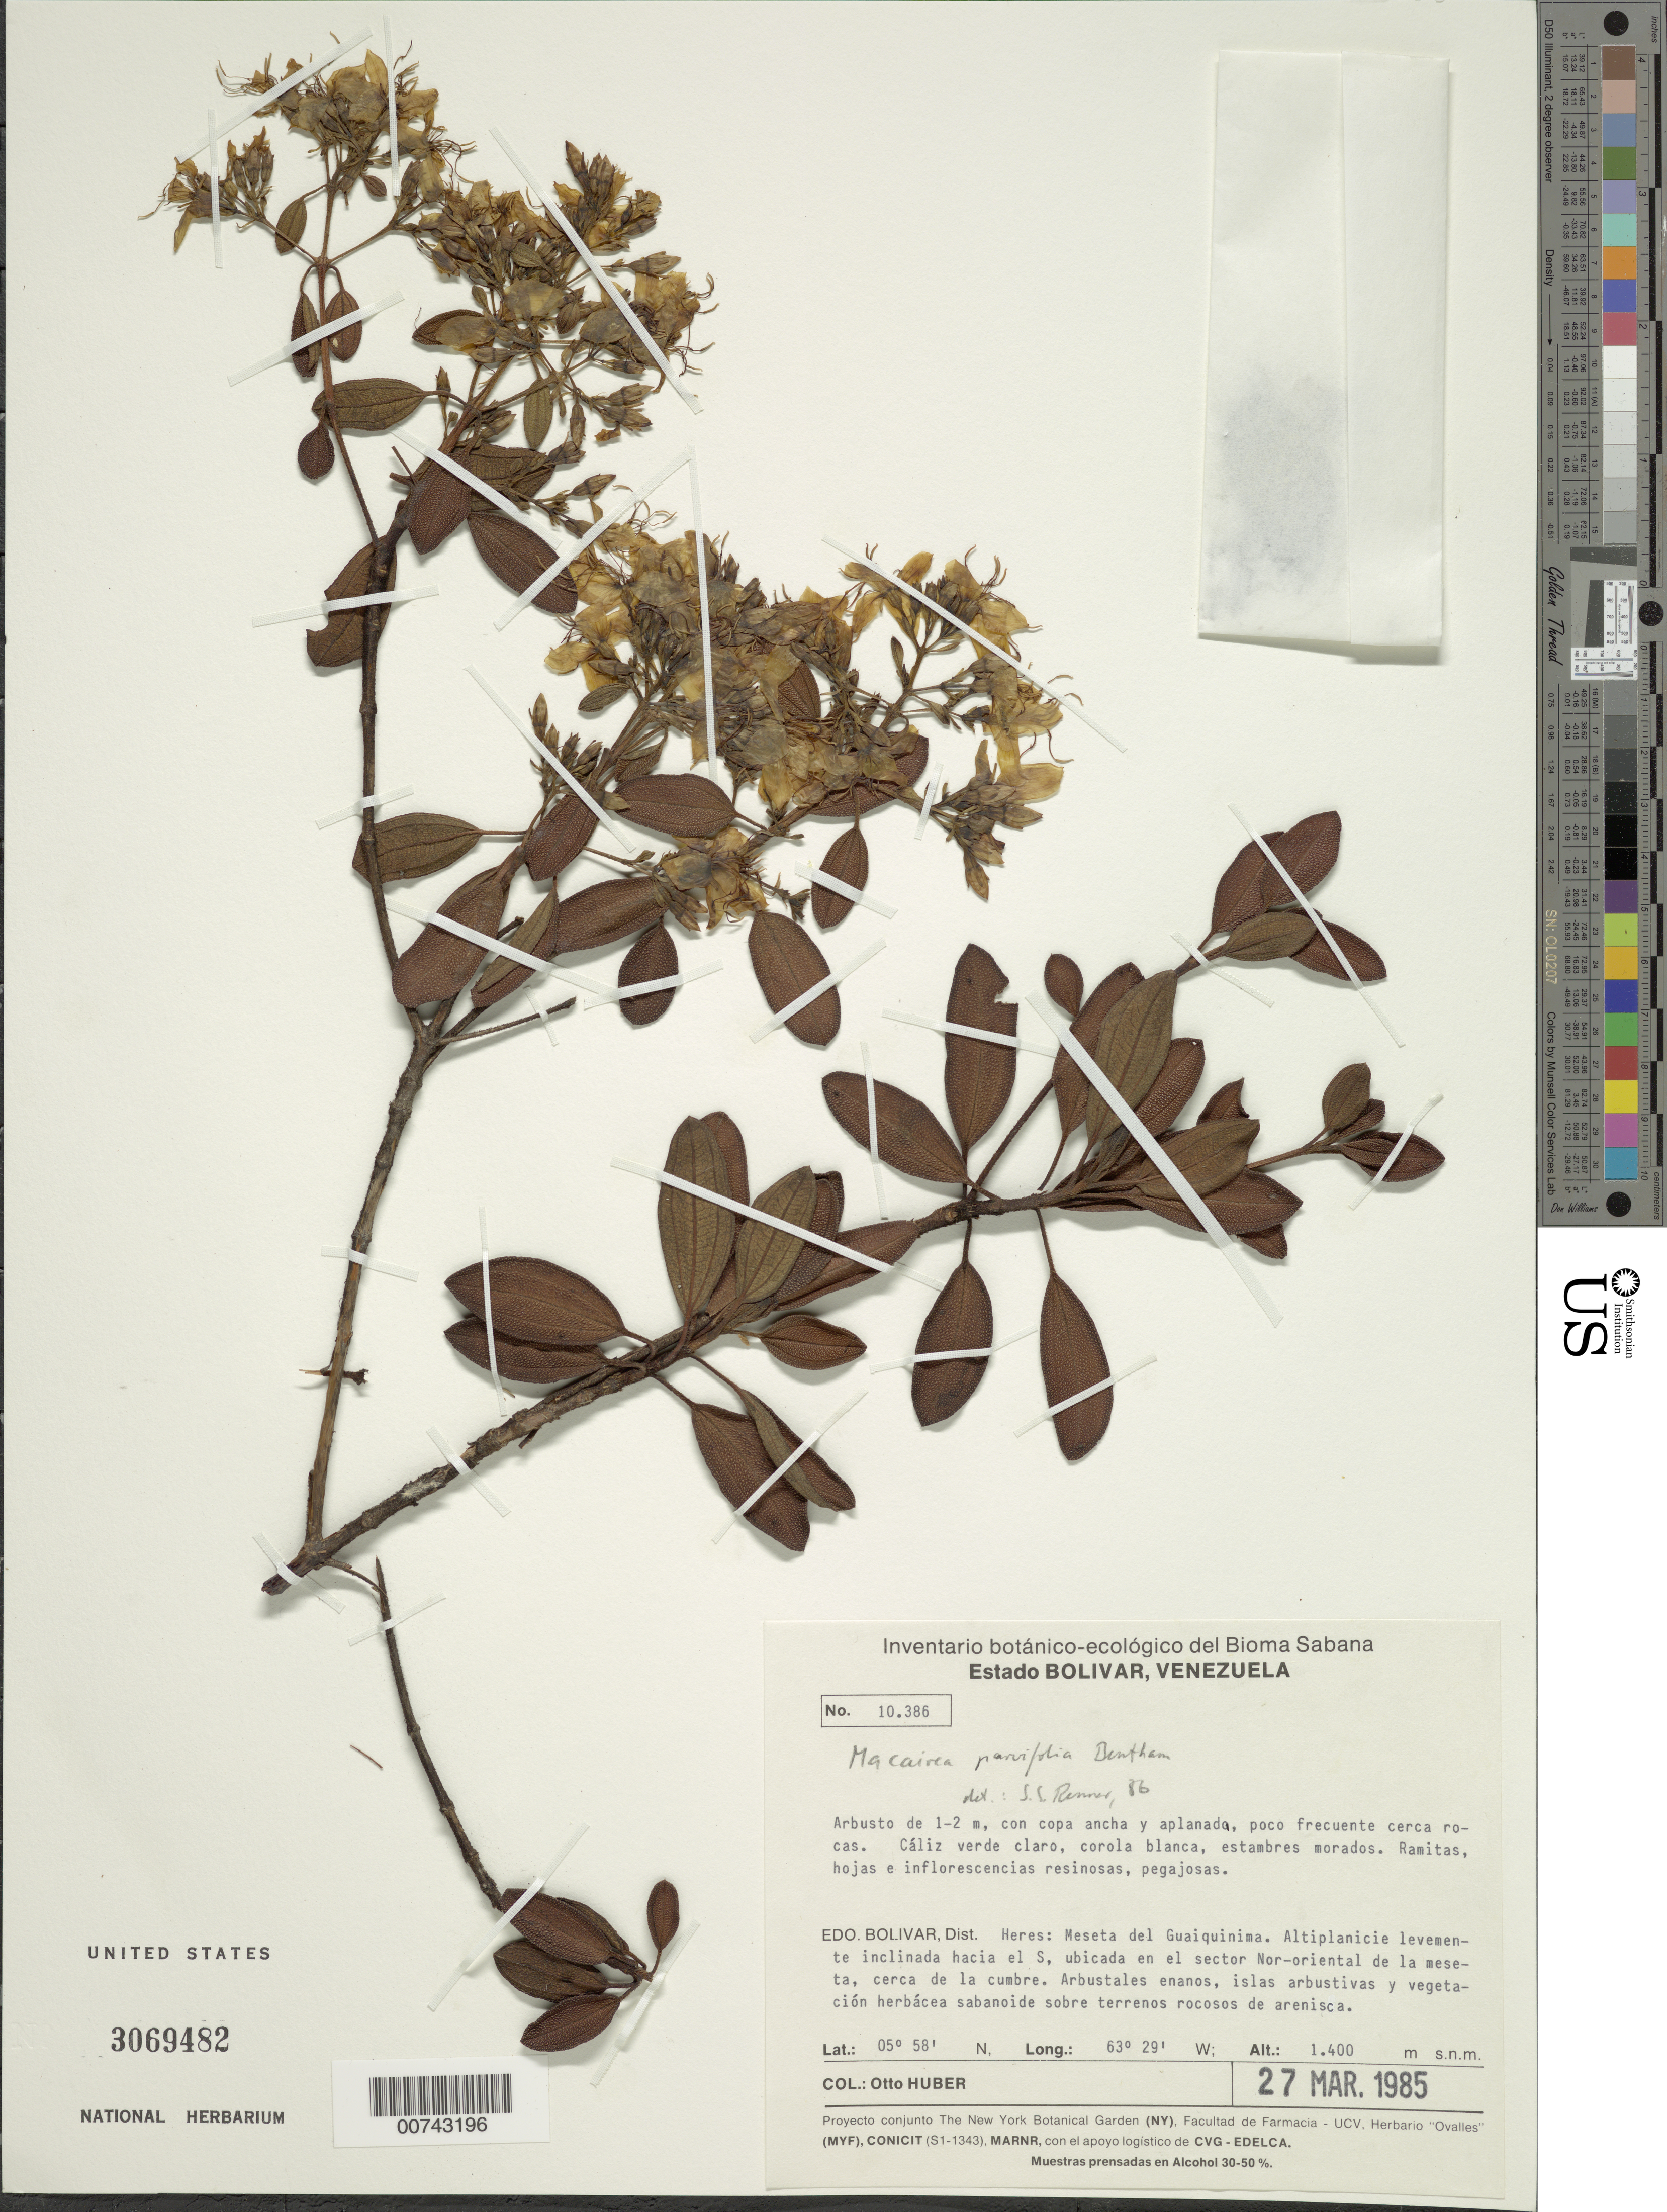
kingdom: Plantae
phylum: Tracheophyta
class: Magnoliopsida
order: Myrtales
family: Melastomataceae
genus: Macairea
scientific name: Macairea parvifolia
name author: Benth.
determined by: Renner, S. S.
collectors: O. Huber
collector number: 10386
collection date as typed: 27-Mar-85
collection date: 1985-03-27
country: Venezuela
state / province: Bolívar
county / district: Heres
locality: Meseta del Guaiquinima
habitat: Islas arbustivas y vegetación herbacea sabanoide sobre terrenos rocosos de arenisca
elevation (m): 1400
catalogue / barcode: US 3069482